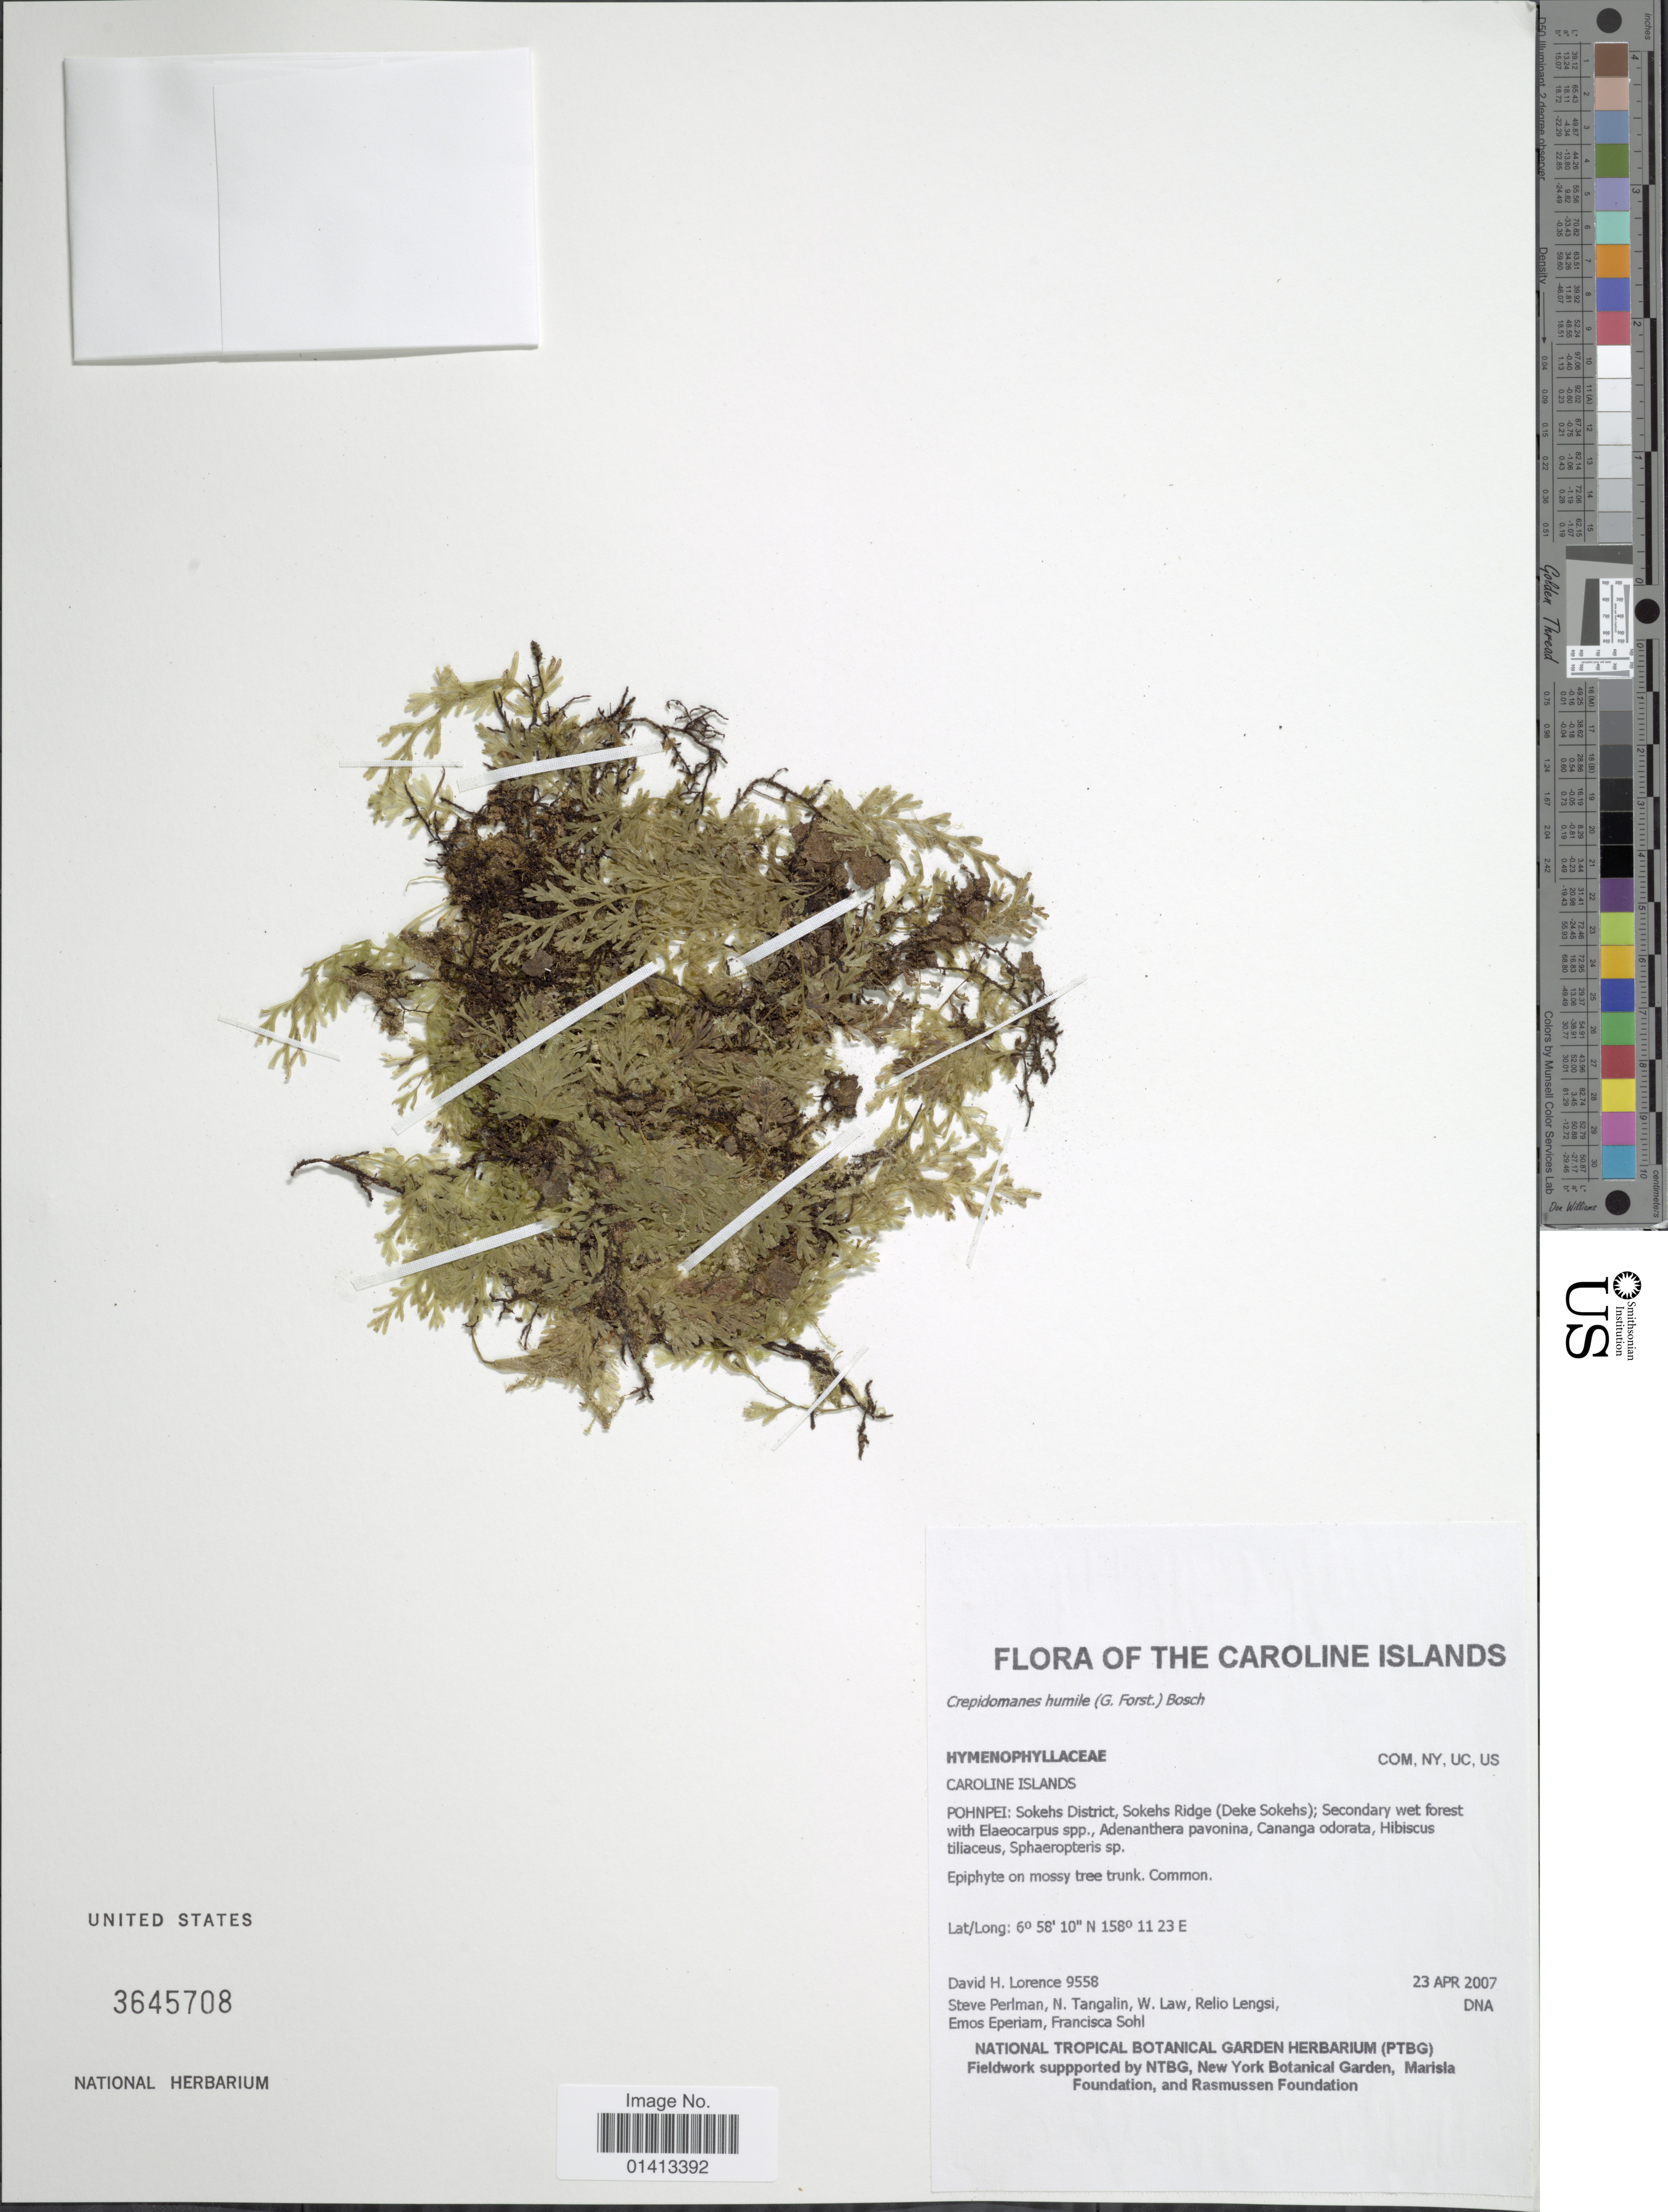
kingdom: Plantae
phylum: Tracheophyta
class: Polypodiopsida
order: Hymenophyllales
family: Hymenophyllaceae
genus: Crepidomanes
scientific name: Crepidomanes humilis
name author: (G. Forst.) Bosch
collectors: D. Lorence, S. Perlman, N. Tangalin, W. Law & et al.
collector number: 9558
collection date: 2007-04-23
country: Micronesia, Federated States of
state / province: Pohnpei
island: Pohnpei [Ponape]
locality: Sokehs District, Sokehs Ridge (Deke Sokehs)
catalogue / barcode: US 3645708